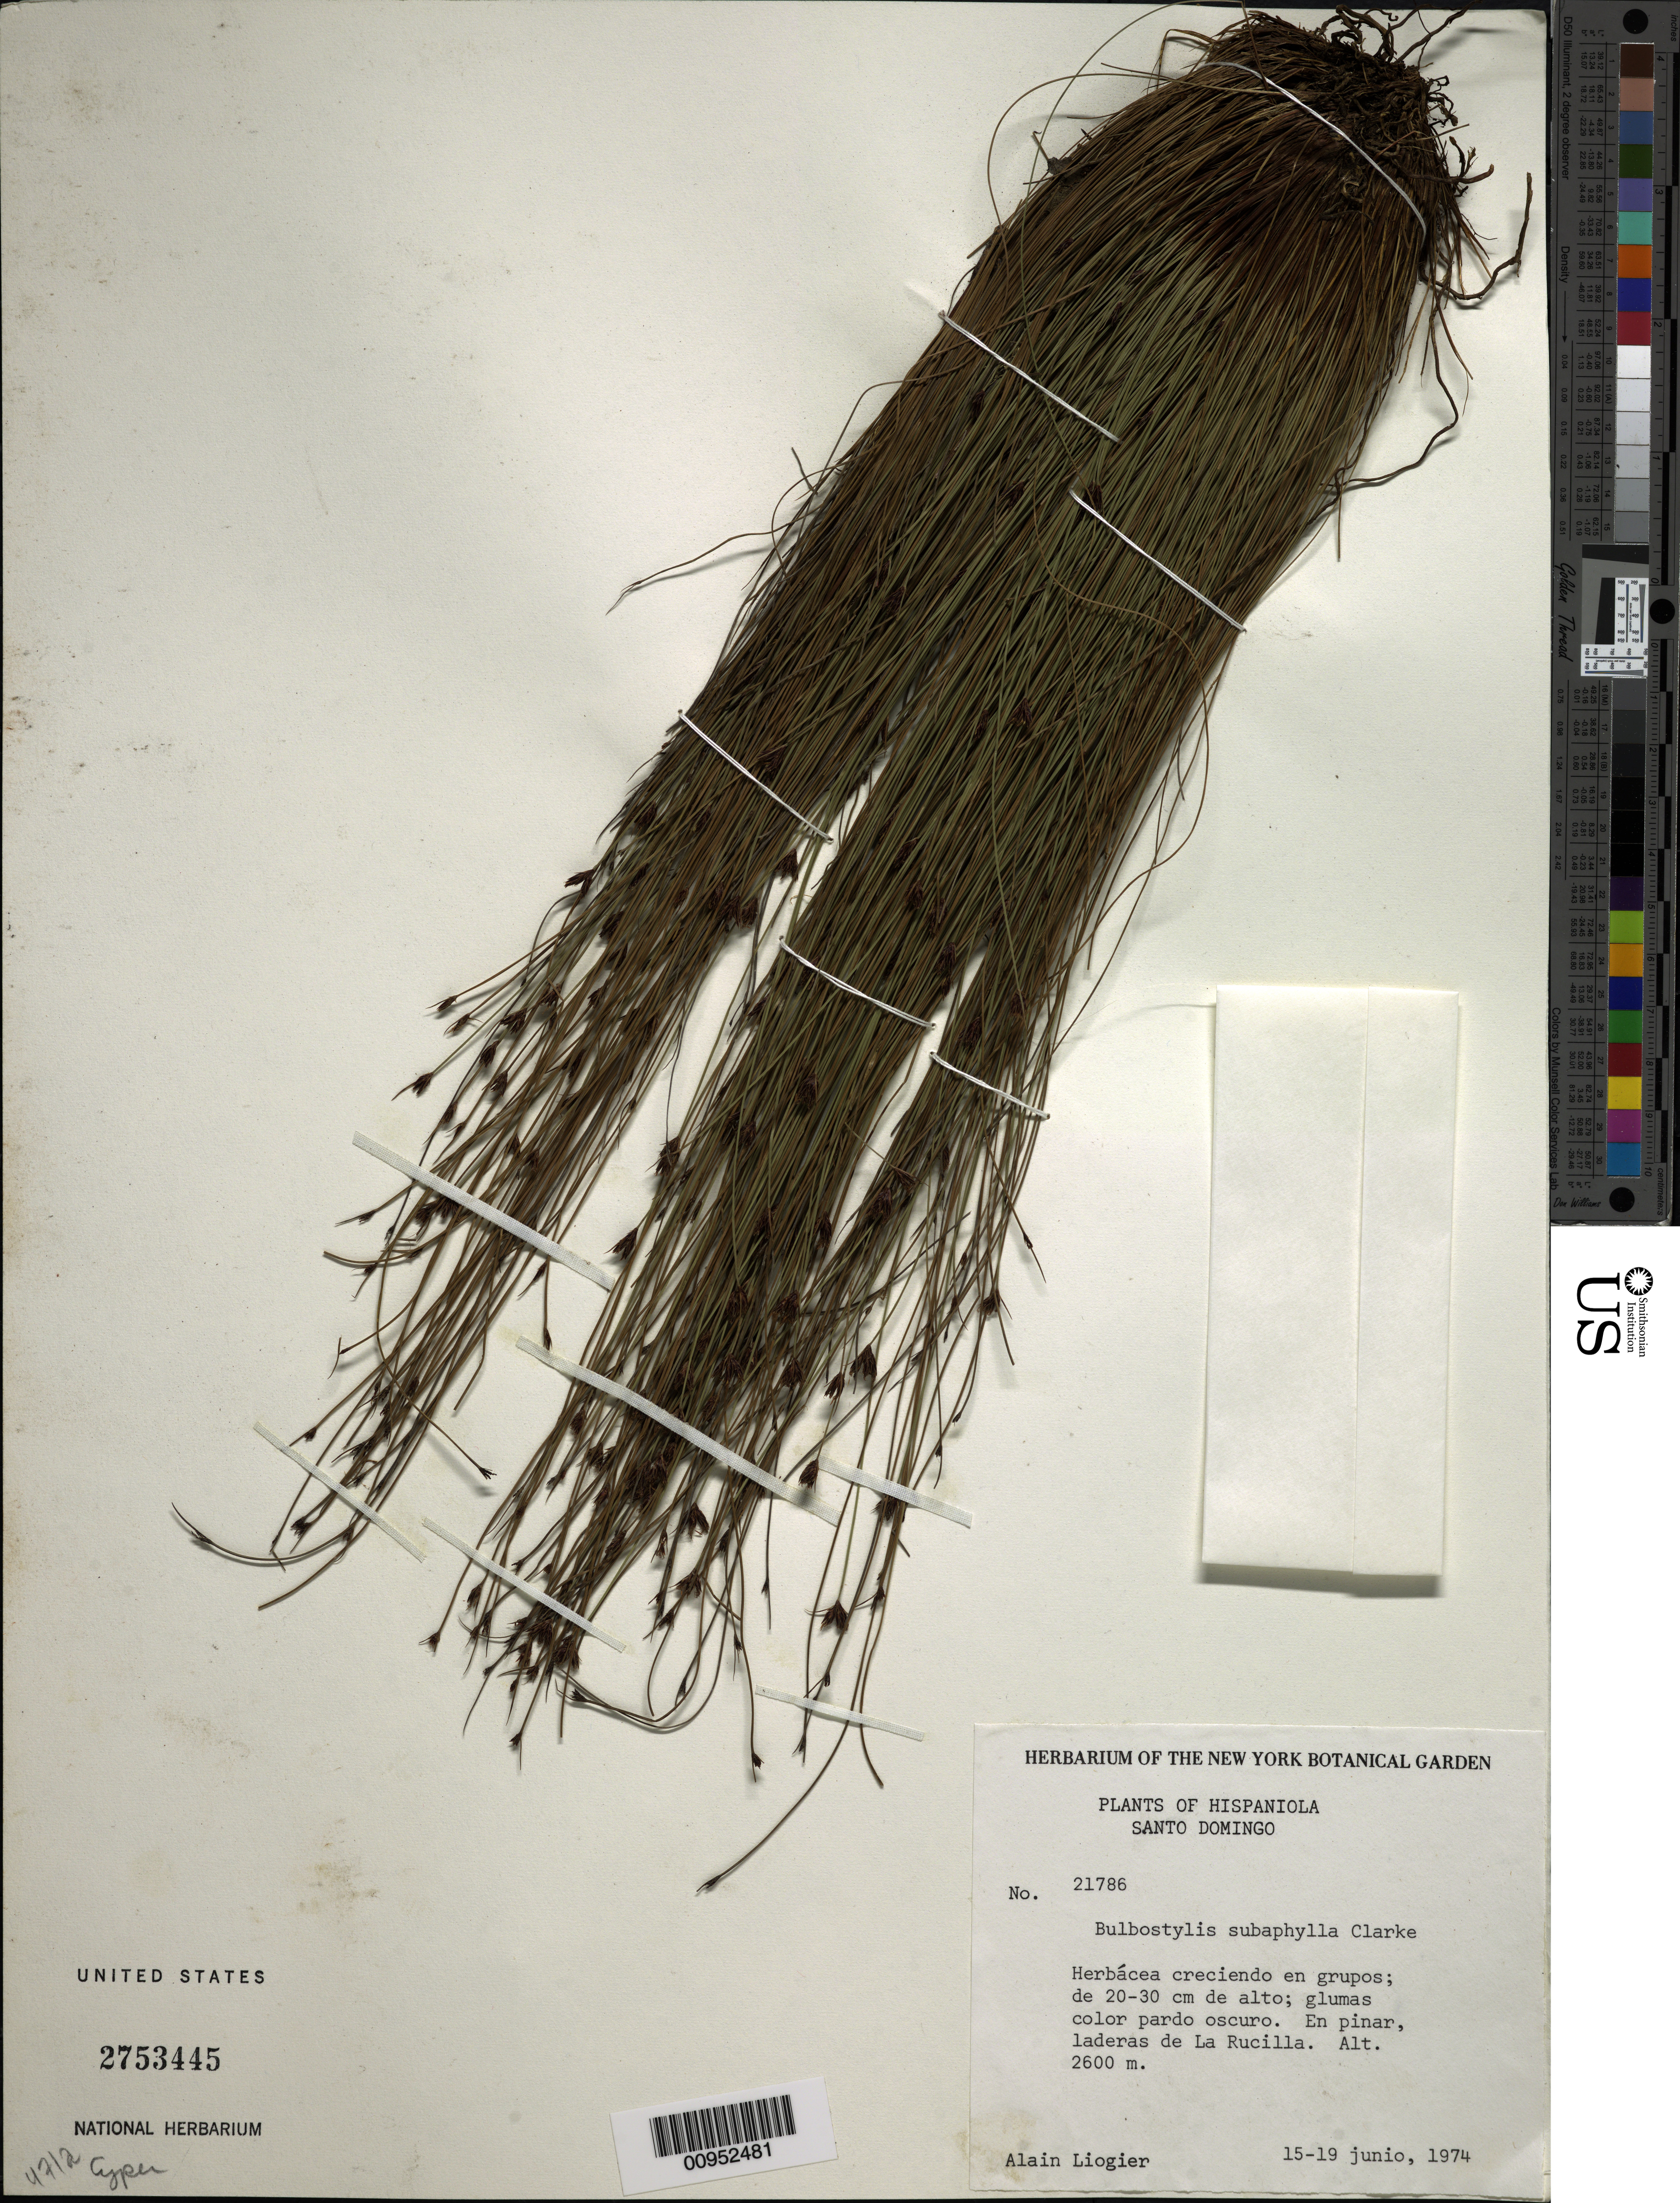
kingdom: Plantae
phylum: Tracheophyta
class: Liliopsida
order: Poales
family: Cyperaceae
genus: Bulbostylis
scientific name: Bulbostylis subaphylla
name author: C.B. Clarke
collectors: A. H. Liogier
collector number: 21786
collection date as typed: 15 Jun 1974 to 19 Jun 1974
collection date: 1974-06-15/1974-06-19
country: Dominican Republic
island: Hispaniola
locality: En pinar, laderas de La Rucilla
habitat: En pinar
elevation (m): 2600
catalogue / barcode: US 2753445